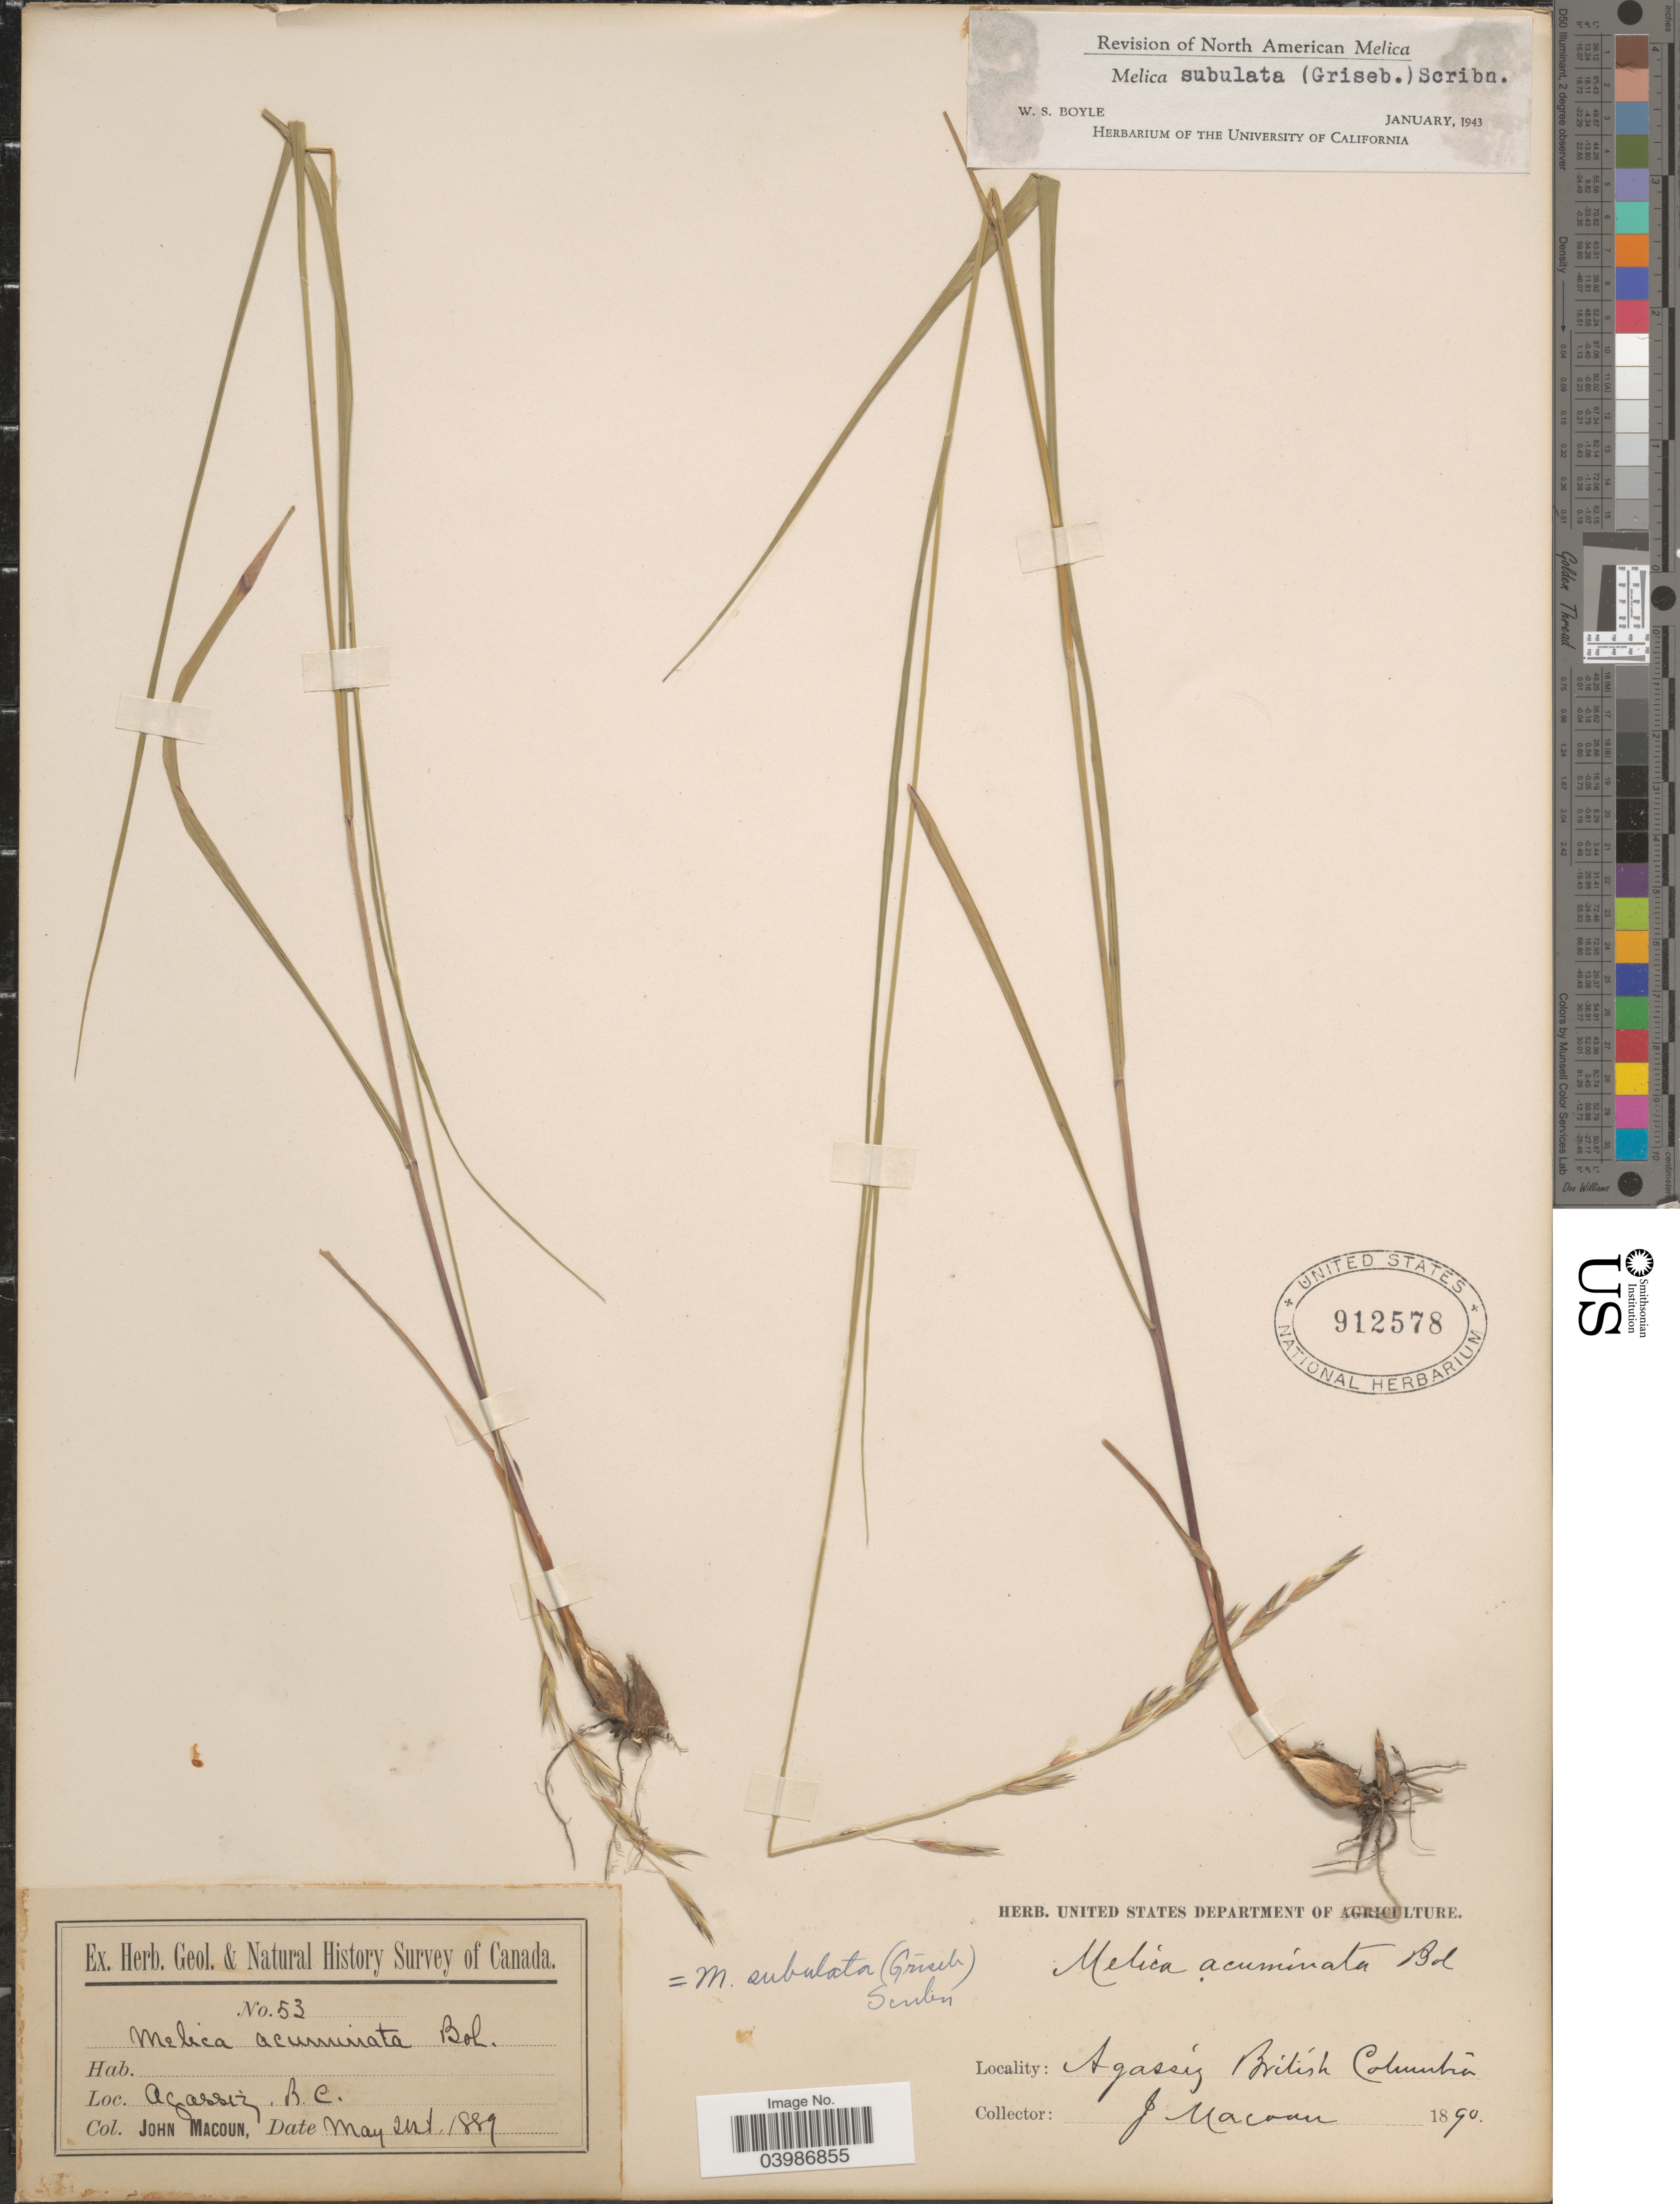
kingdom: Plantae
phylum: Tracheophyta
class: Liliopsida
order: Poales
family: Poaceae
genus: Melica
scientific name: Melica subulata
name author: (Griseb.) Scribn.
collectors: J. Macoun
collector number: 53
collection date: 1889-05-02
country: Canada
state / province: British Columbia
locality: Agassiz.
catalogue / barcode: US 912578